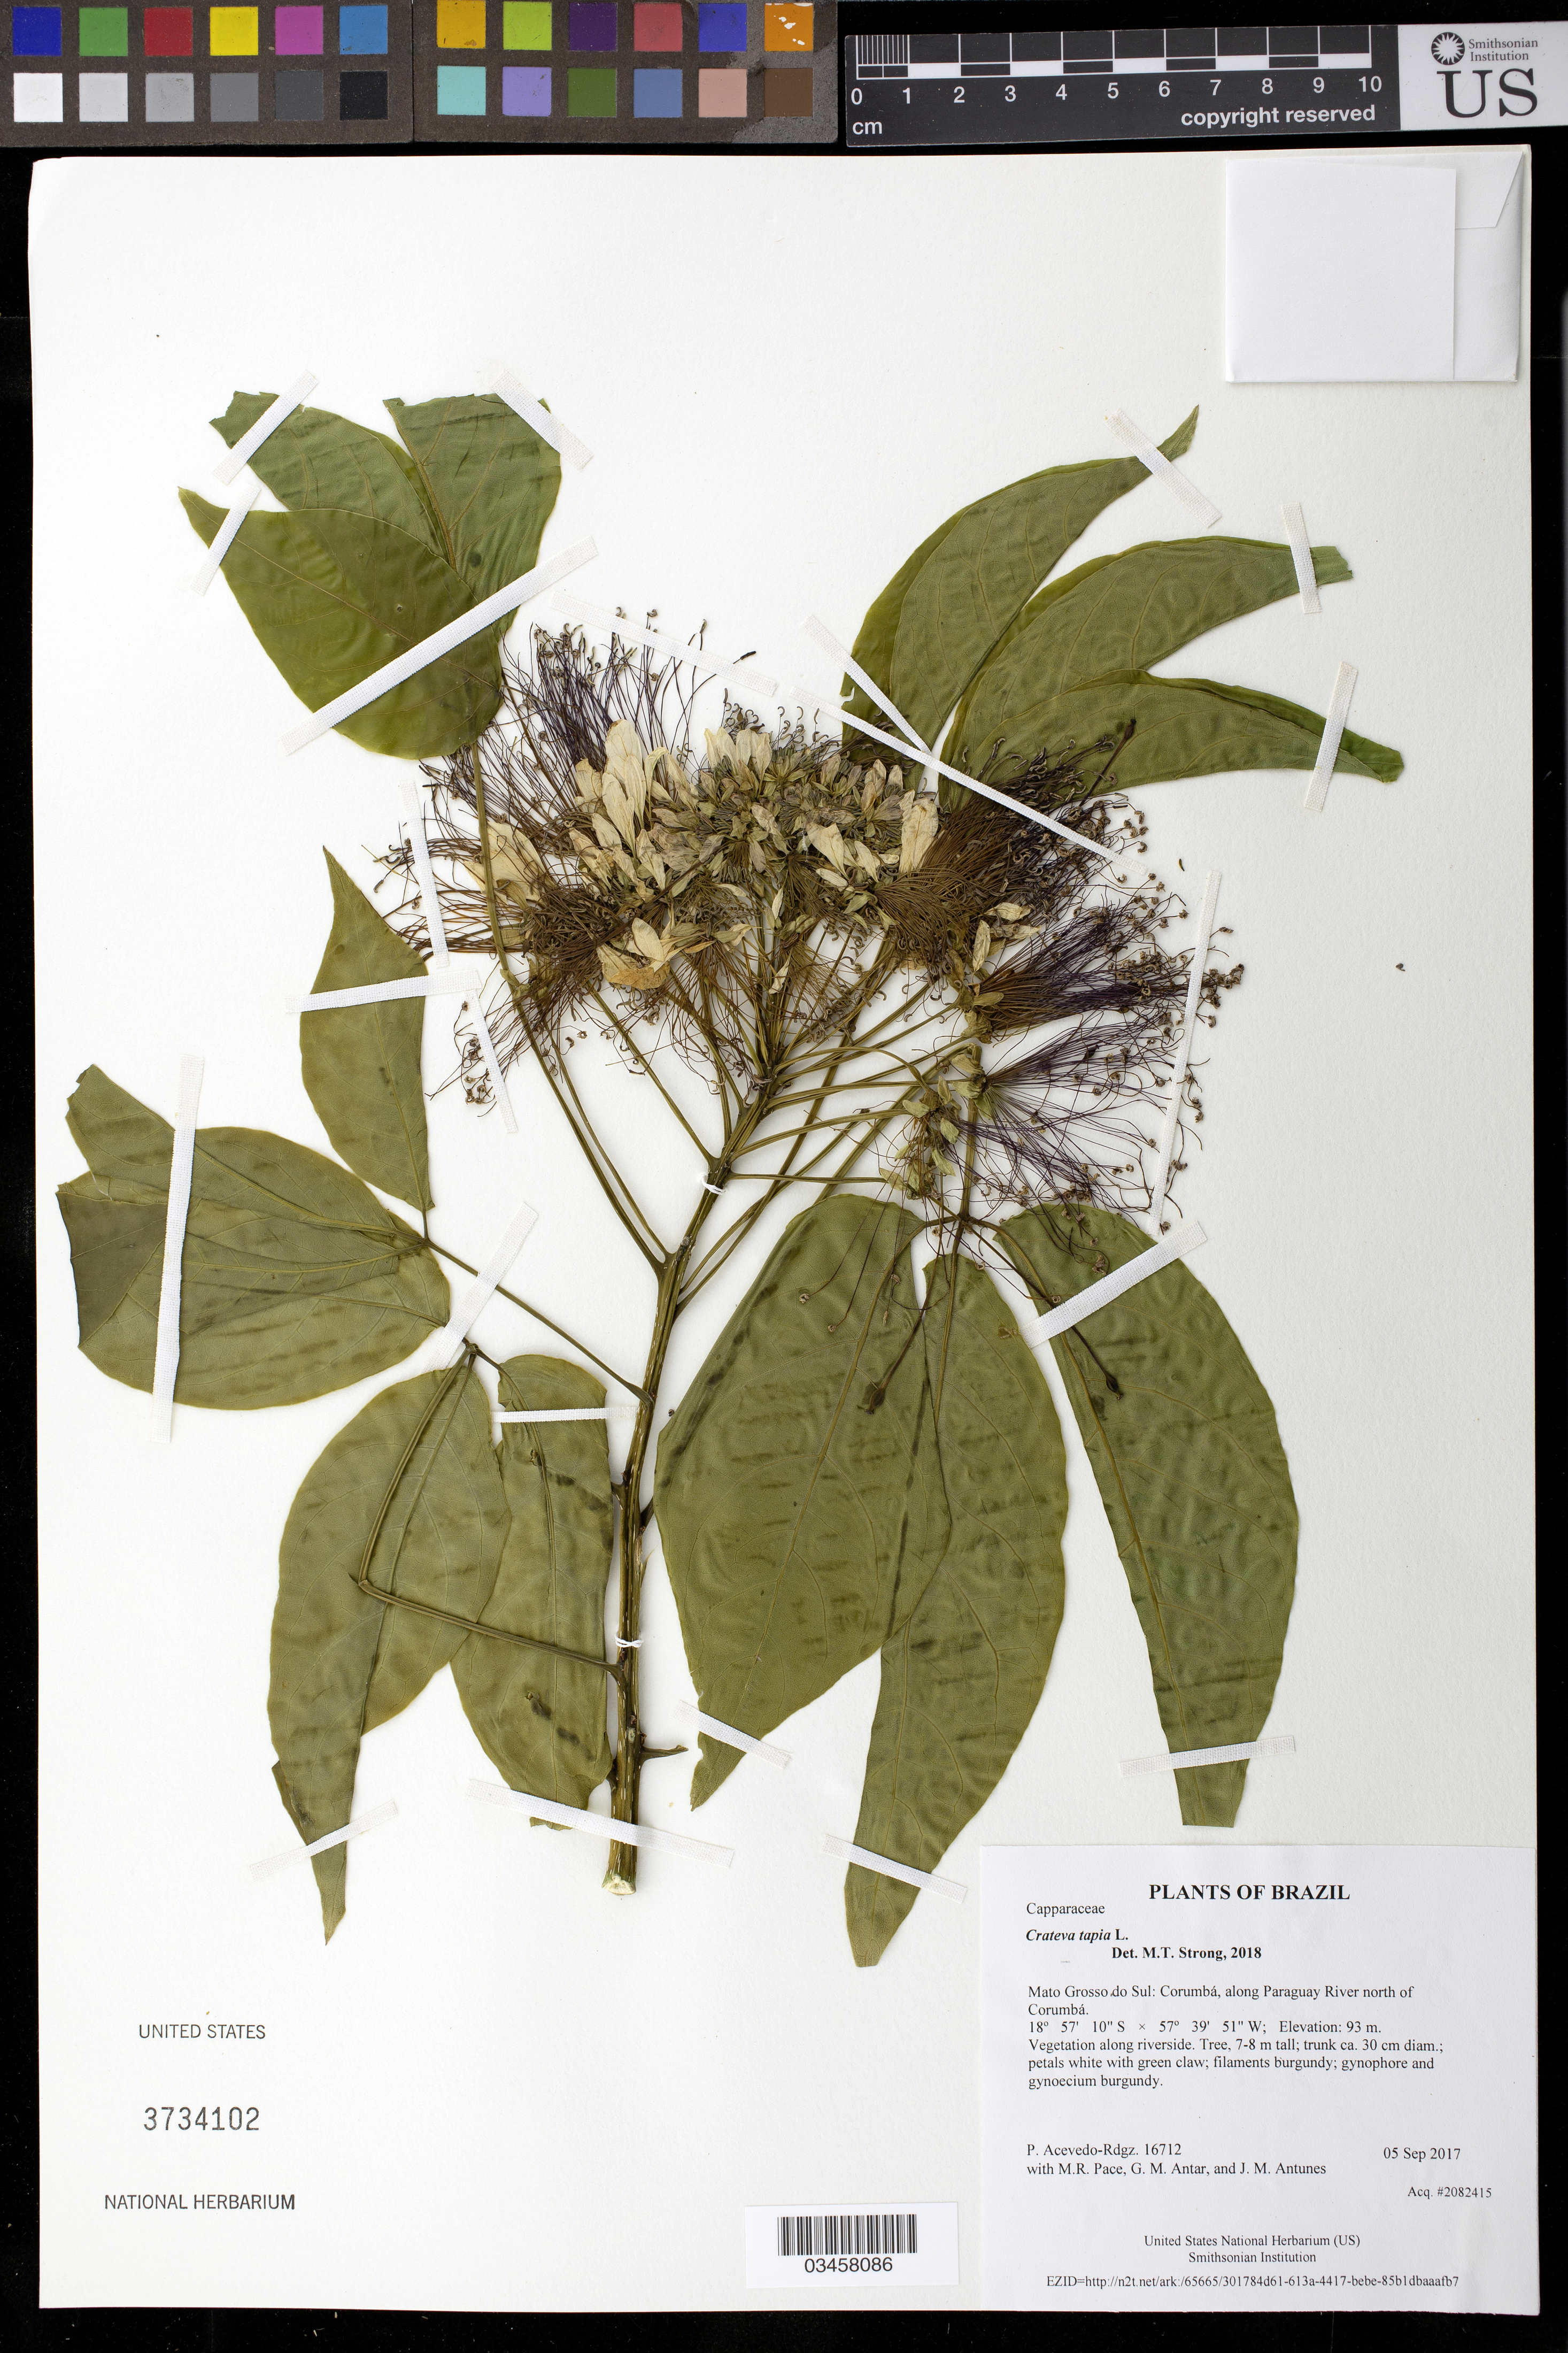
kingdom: Plantae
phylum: Tracheophyta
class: Magnoliopsida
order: Brassicales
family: Capparaceae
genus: Crateva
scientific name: Crateva tapia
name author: L.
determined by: Strong, Mark T., (BOT), Smithsonian Institution - National Museum of Natural History (UNITED STATES)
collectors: P. Acevedo-Rodr., M. R. Pace, G. M. Antar & J. M. Antunes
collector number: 16712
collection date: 2017-09-05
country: Brazil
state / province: Mato Grosso do Sul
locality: Corumbá, along Paraguay River north of Corumbá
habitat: Vegetation along riverside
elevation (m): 93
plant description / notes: US, NY, MO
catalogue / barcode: US 3734102